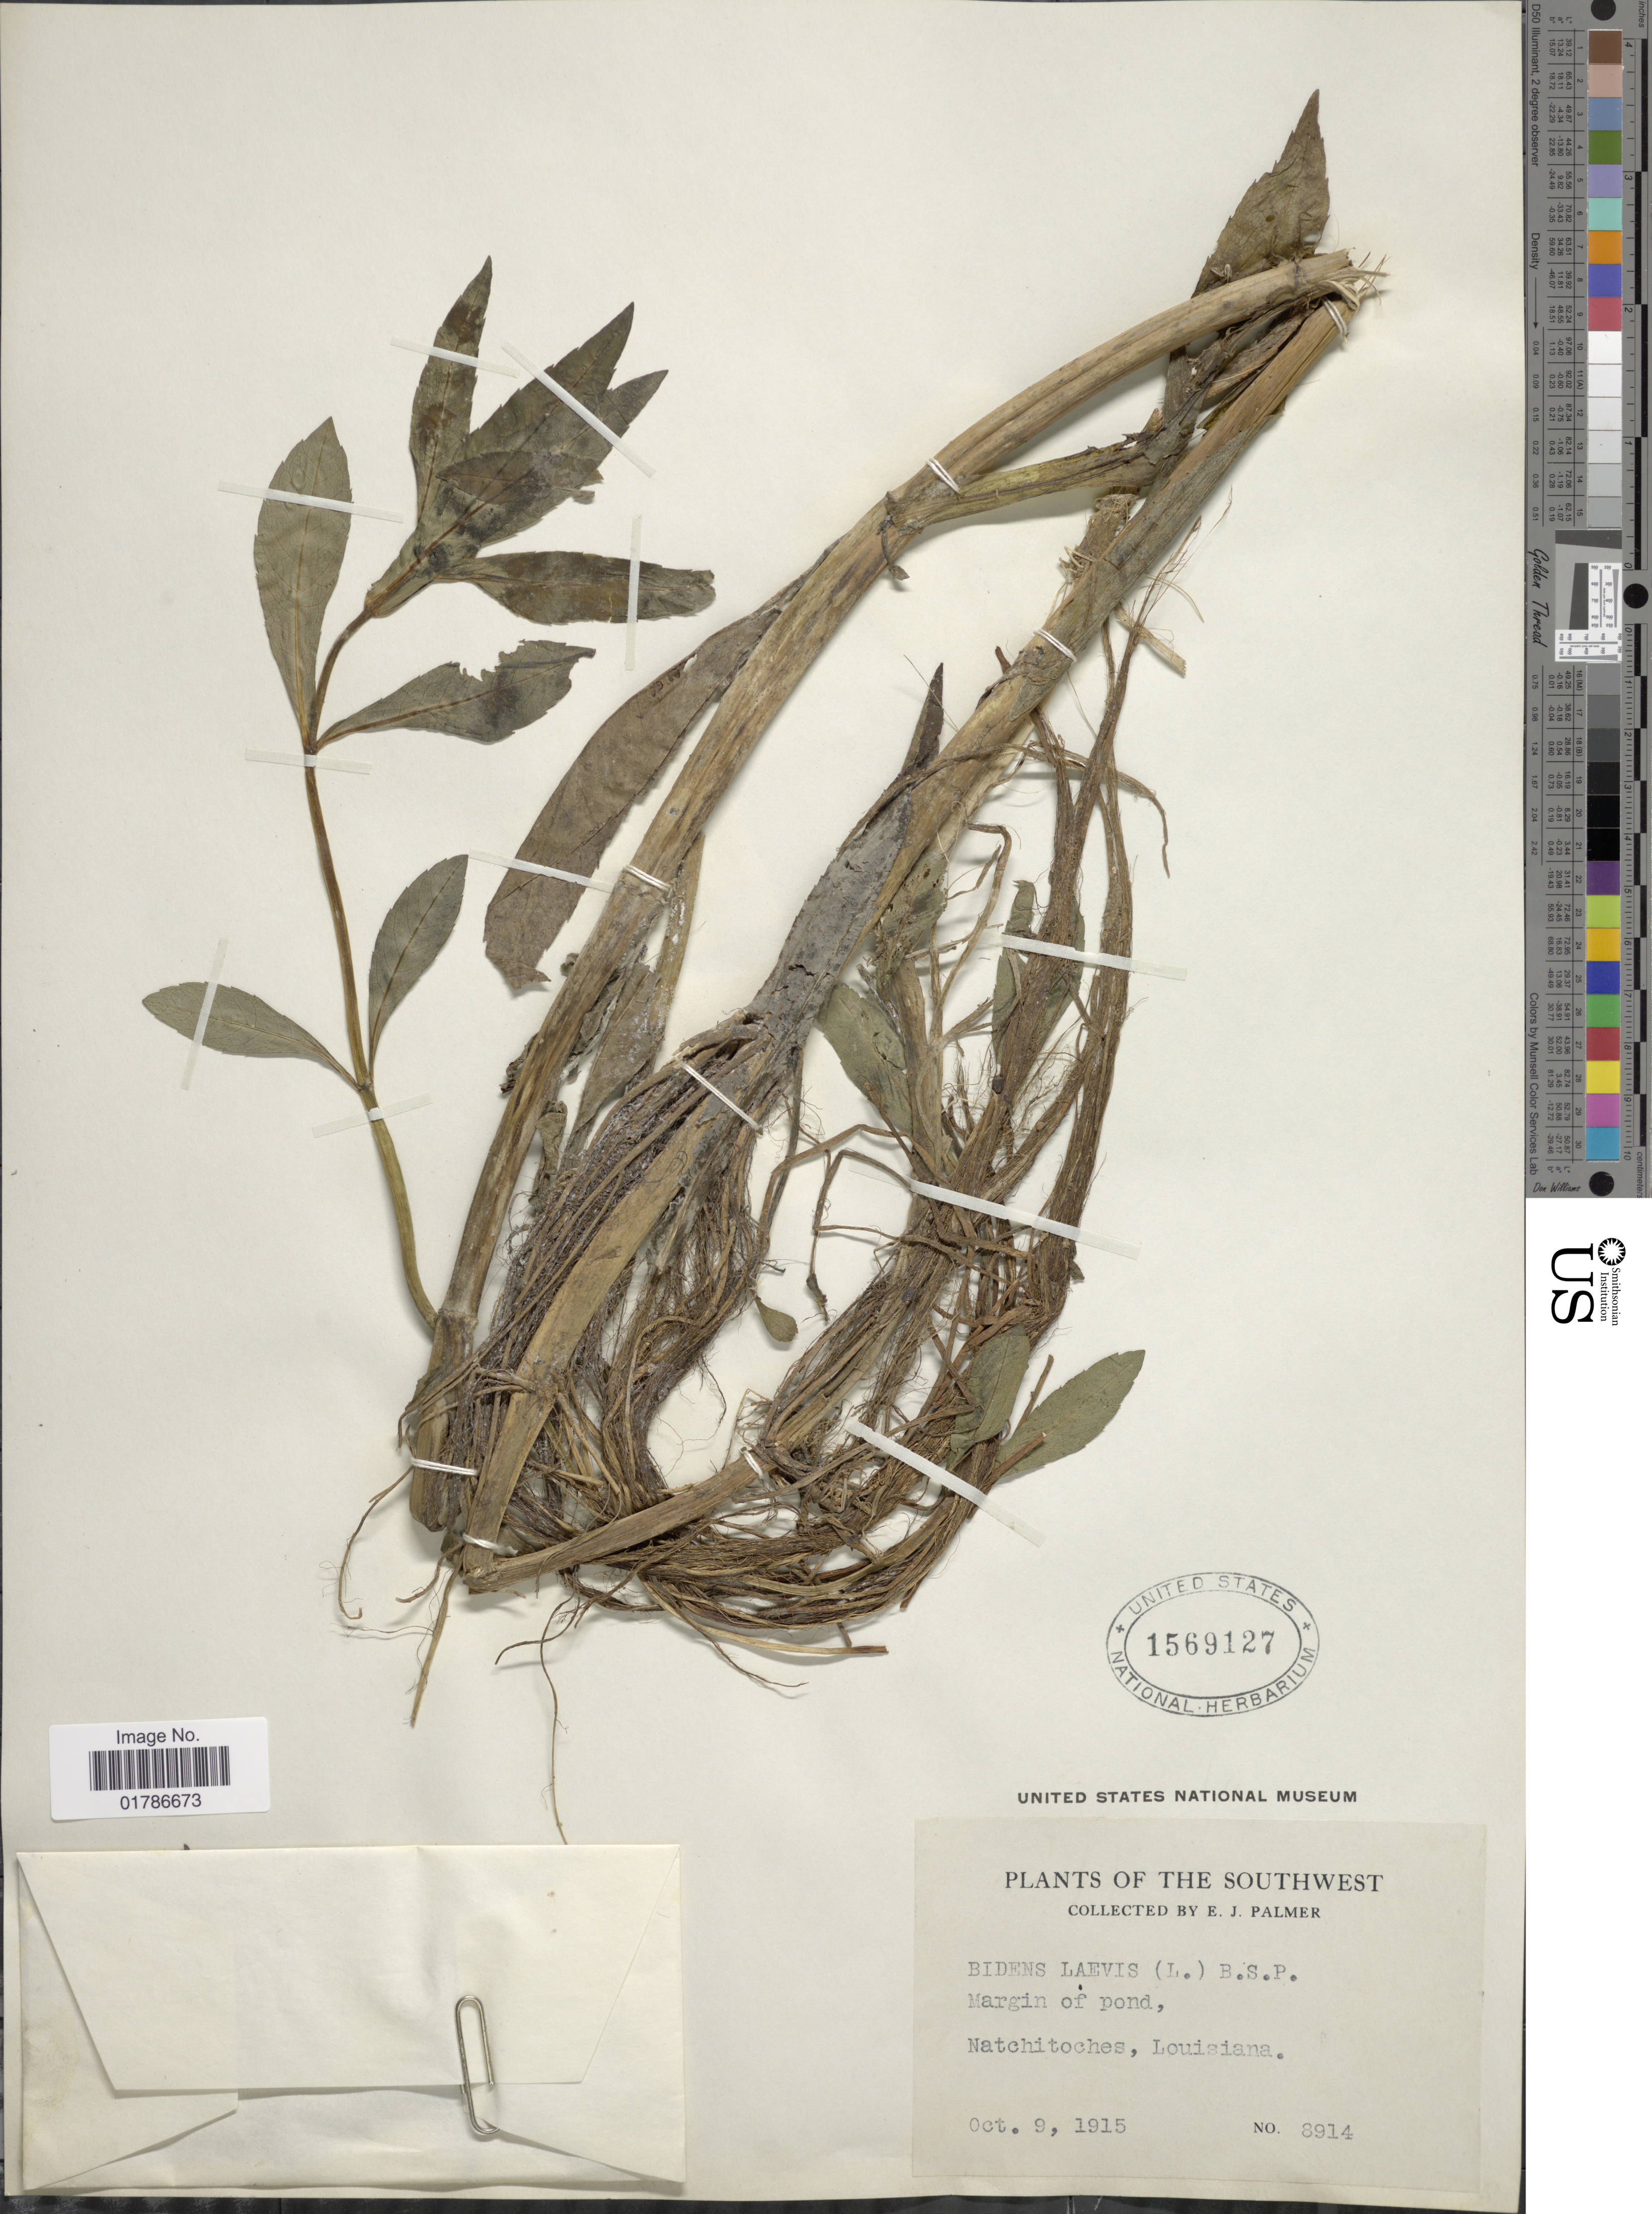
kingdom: Plantae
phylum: Tracheophyta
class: Magnoliopsida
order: Asterales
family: Asteraceae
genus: Bidens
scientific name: Bidens laevis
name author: (L.) Britton, Stearns & Poggenb.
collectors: E. J. Palmer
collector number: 8914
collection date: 1915-10-09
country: United States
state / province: Louisiana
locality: Natchitoches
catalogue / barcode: US 1569127